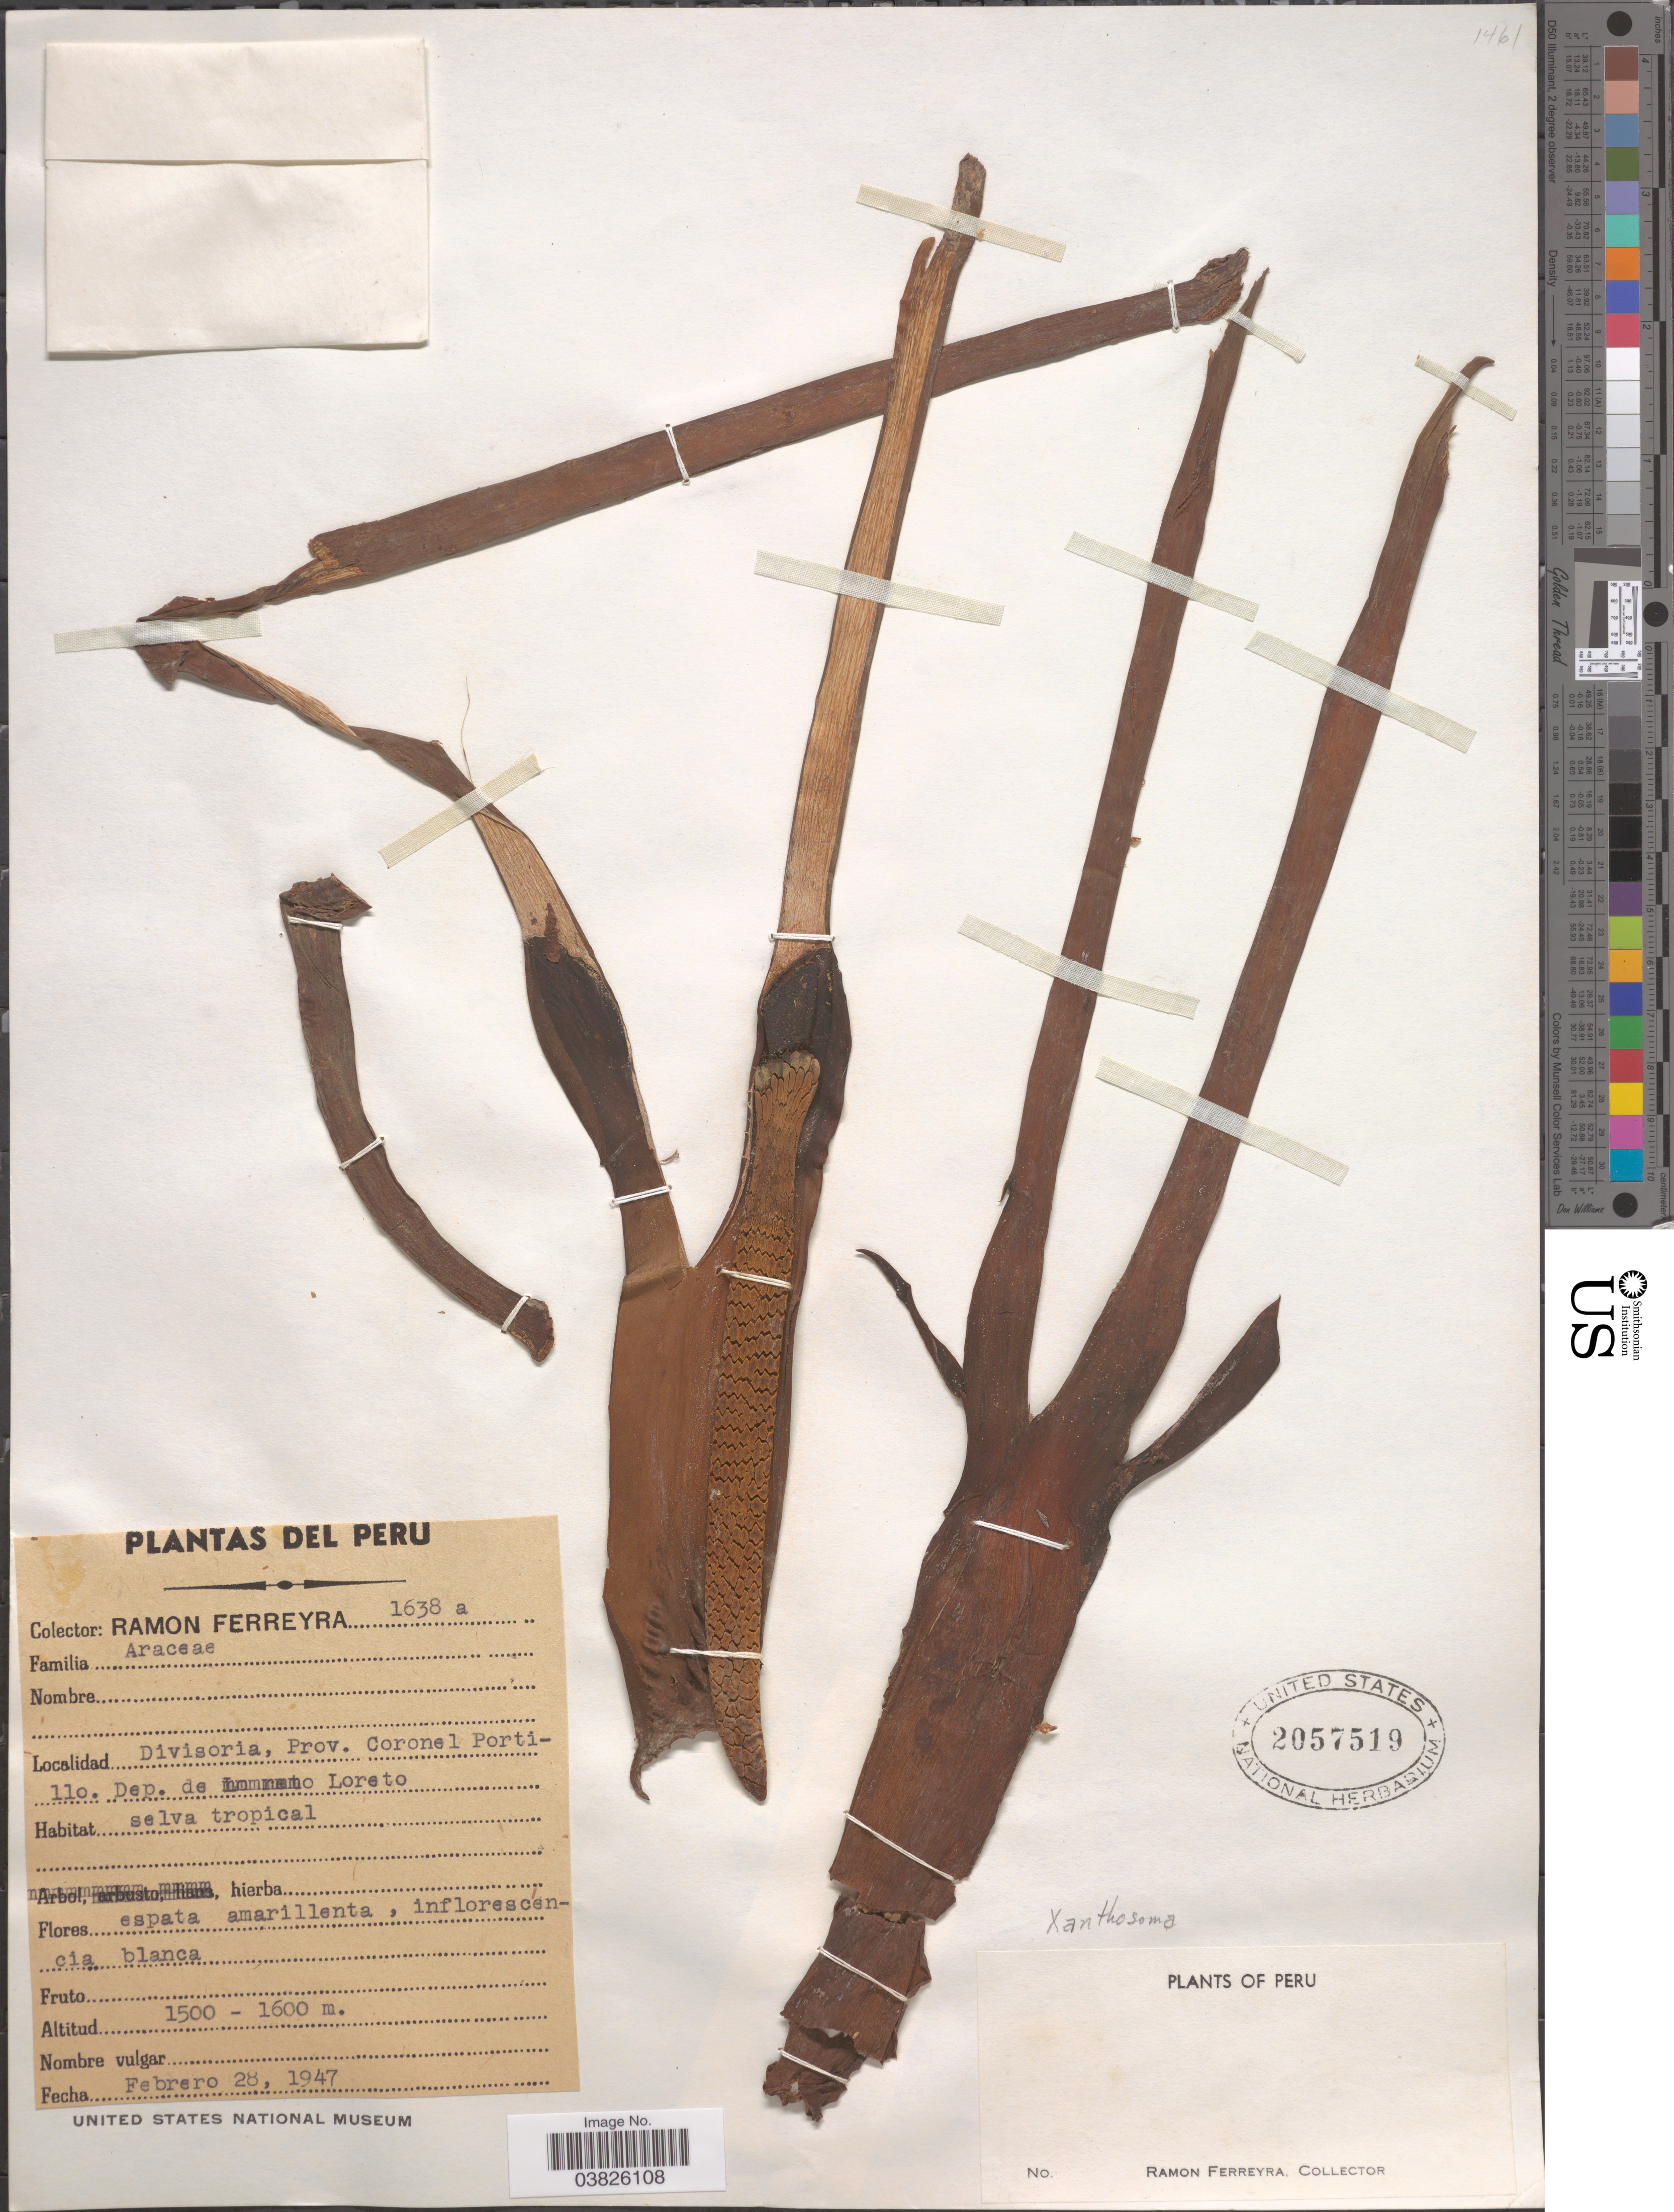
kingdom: Plantae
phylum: Tracheophyta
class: Liliopsida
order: Alismatales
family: Araceae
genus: Xanthosoma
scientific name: Xanthosoma sp.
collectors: R. A. Ferreyra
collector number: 1638a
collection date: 1947-02-28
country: Peru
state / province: Loreto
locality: Divisoria, Prov. Coronel Portillo. Dep. de Loreto.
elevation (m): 1500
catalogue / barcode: US 2057519